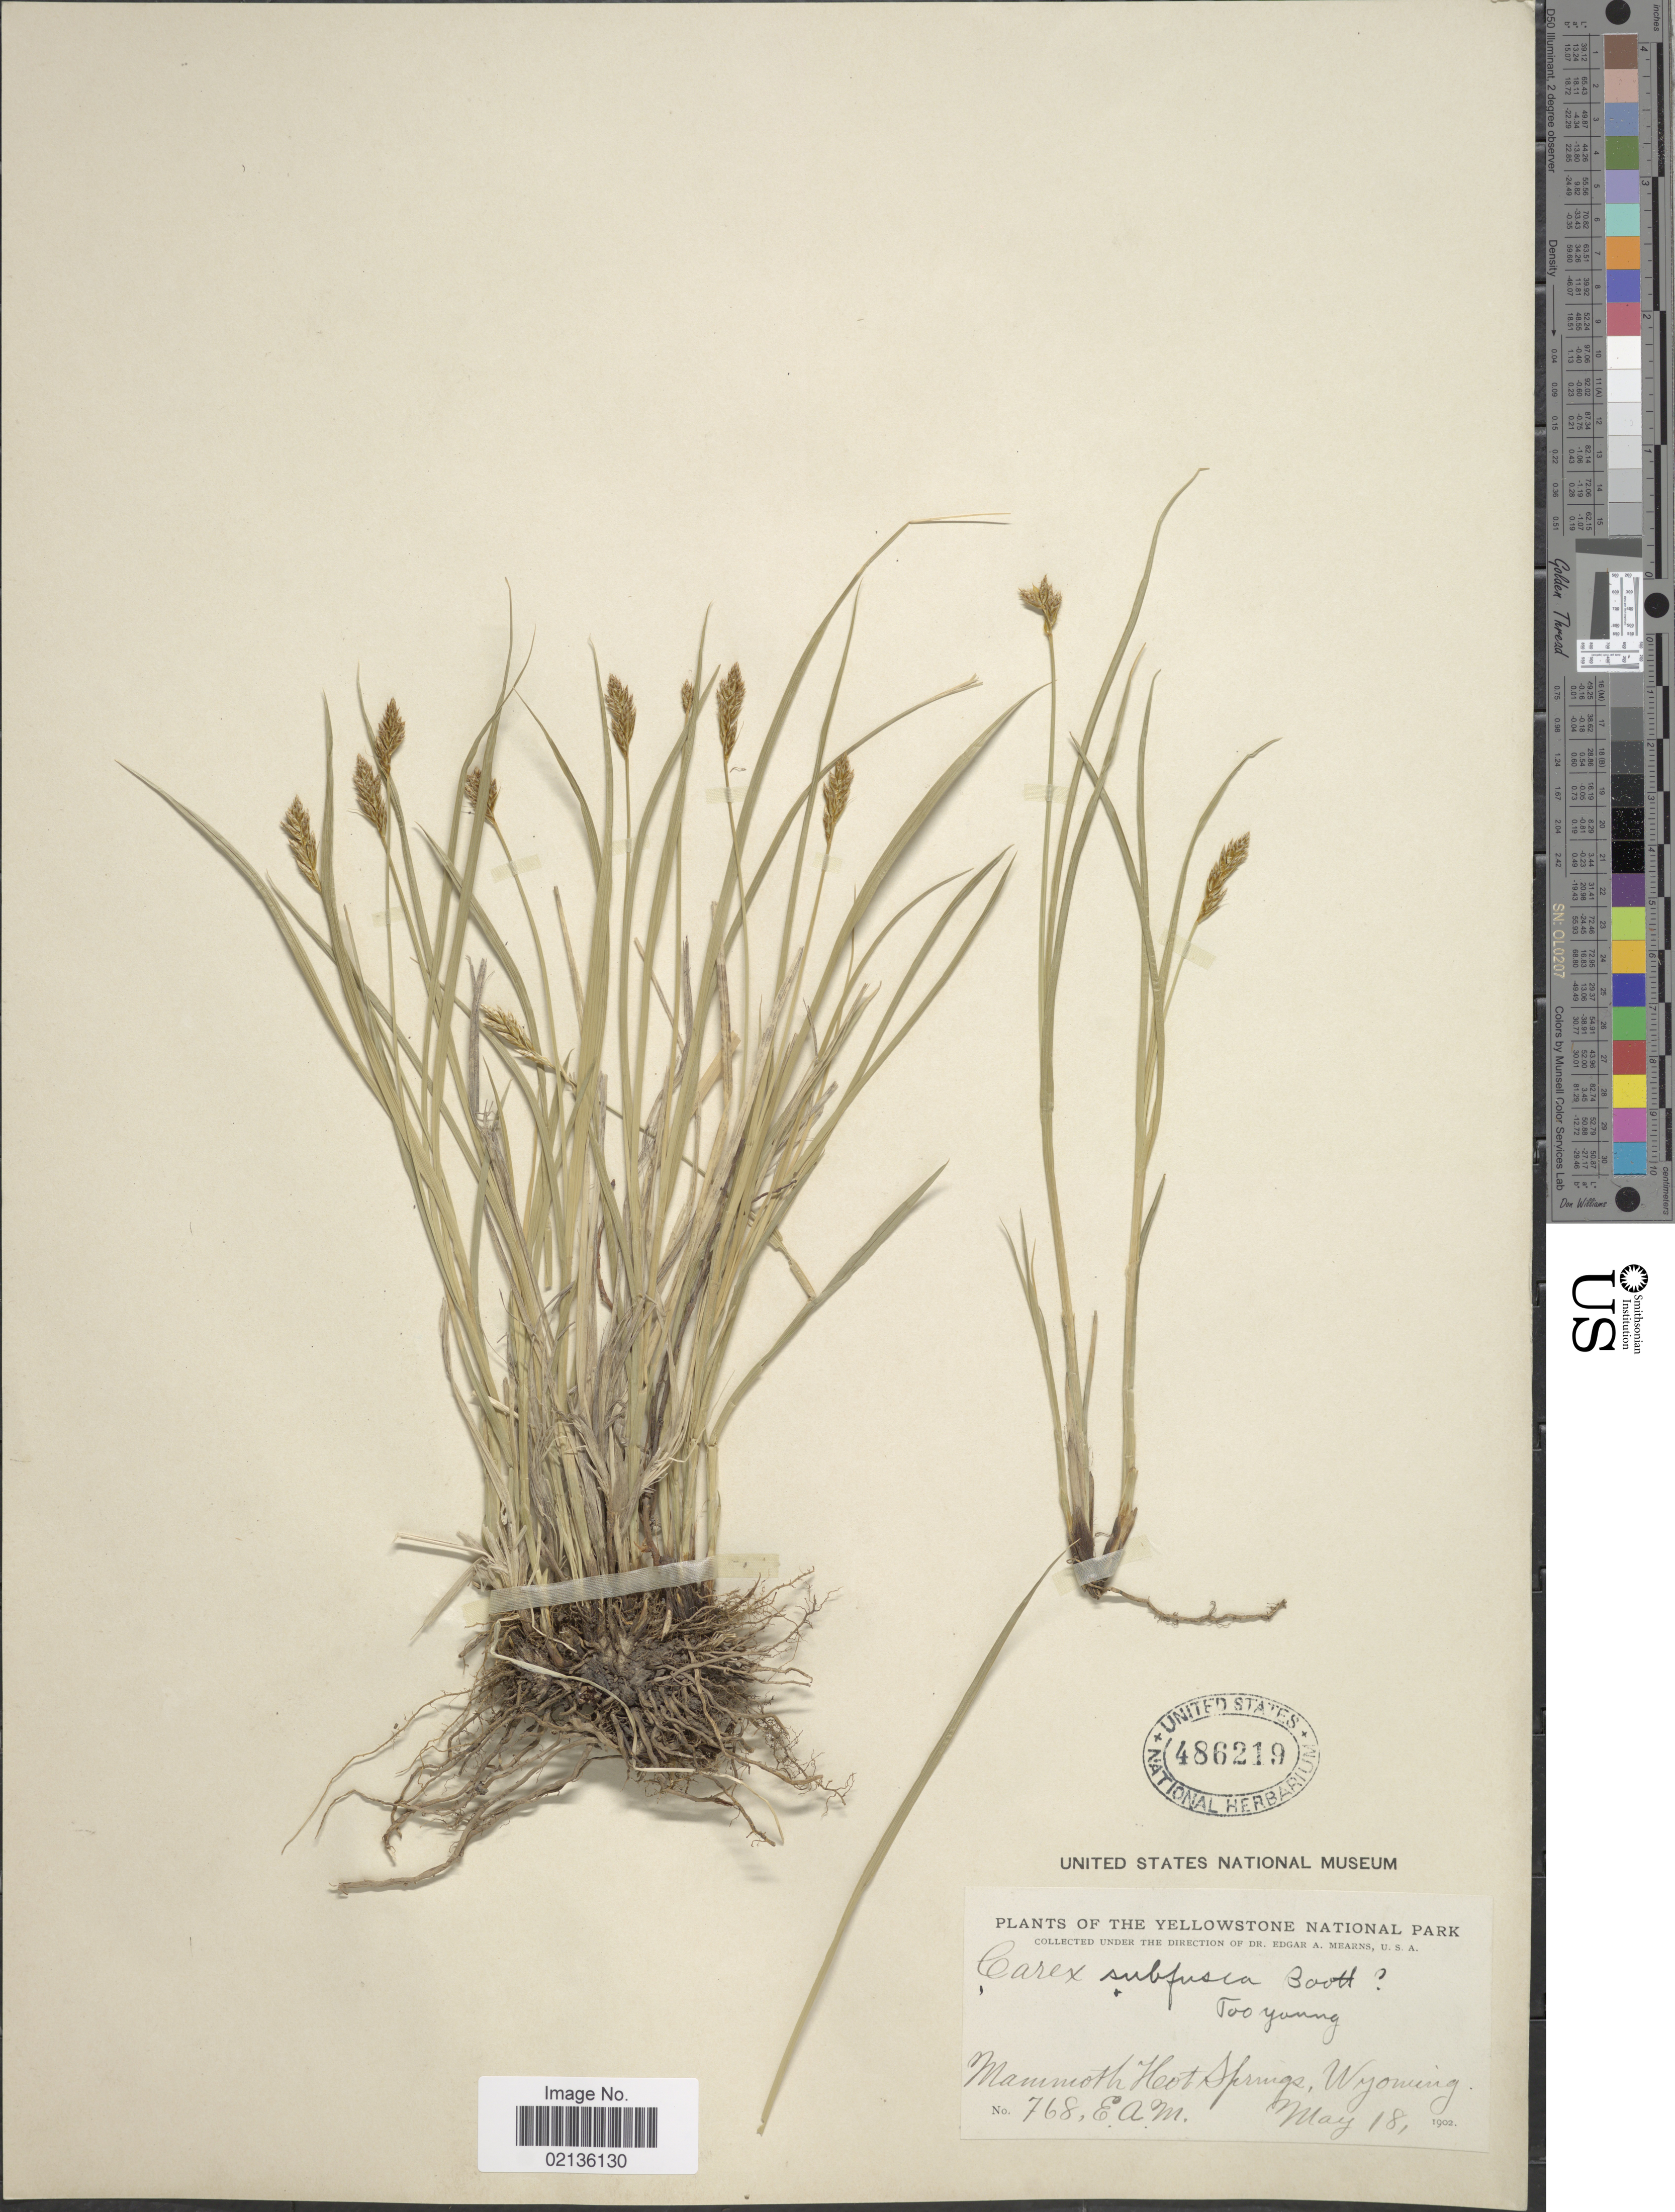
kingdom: Plantae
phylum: Tracheophyta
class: Liliopsida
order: Poales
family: Cyperaceae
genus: Carex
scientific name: Carex subfusca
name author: W. Boott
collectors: E. A. Mearns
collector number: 768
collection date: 1902-05-18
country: United States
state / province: Wyoming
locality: The Yellowstone National Park, Mammoth Hot Springs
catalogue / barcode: US 486219